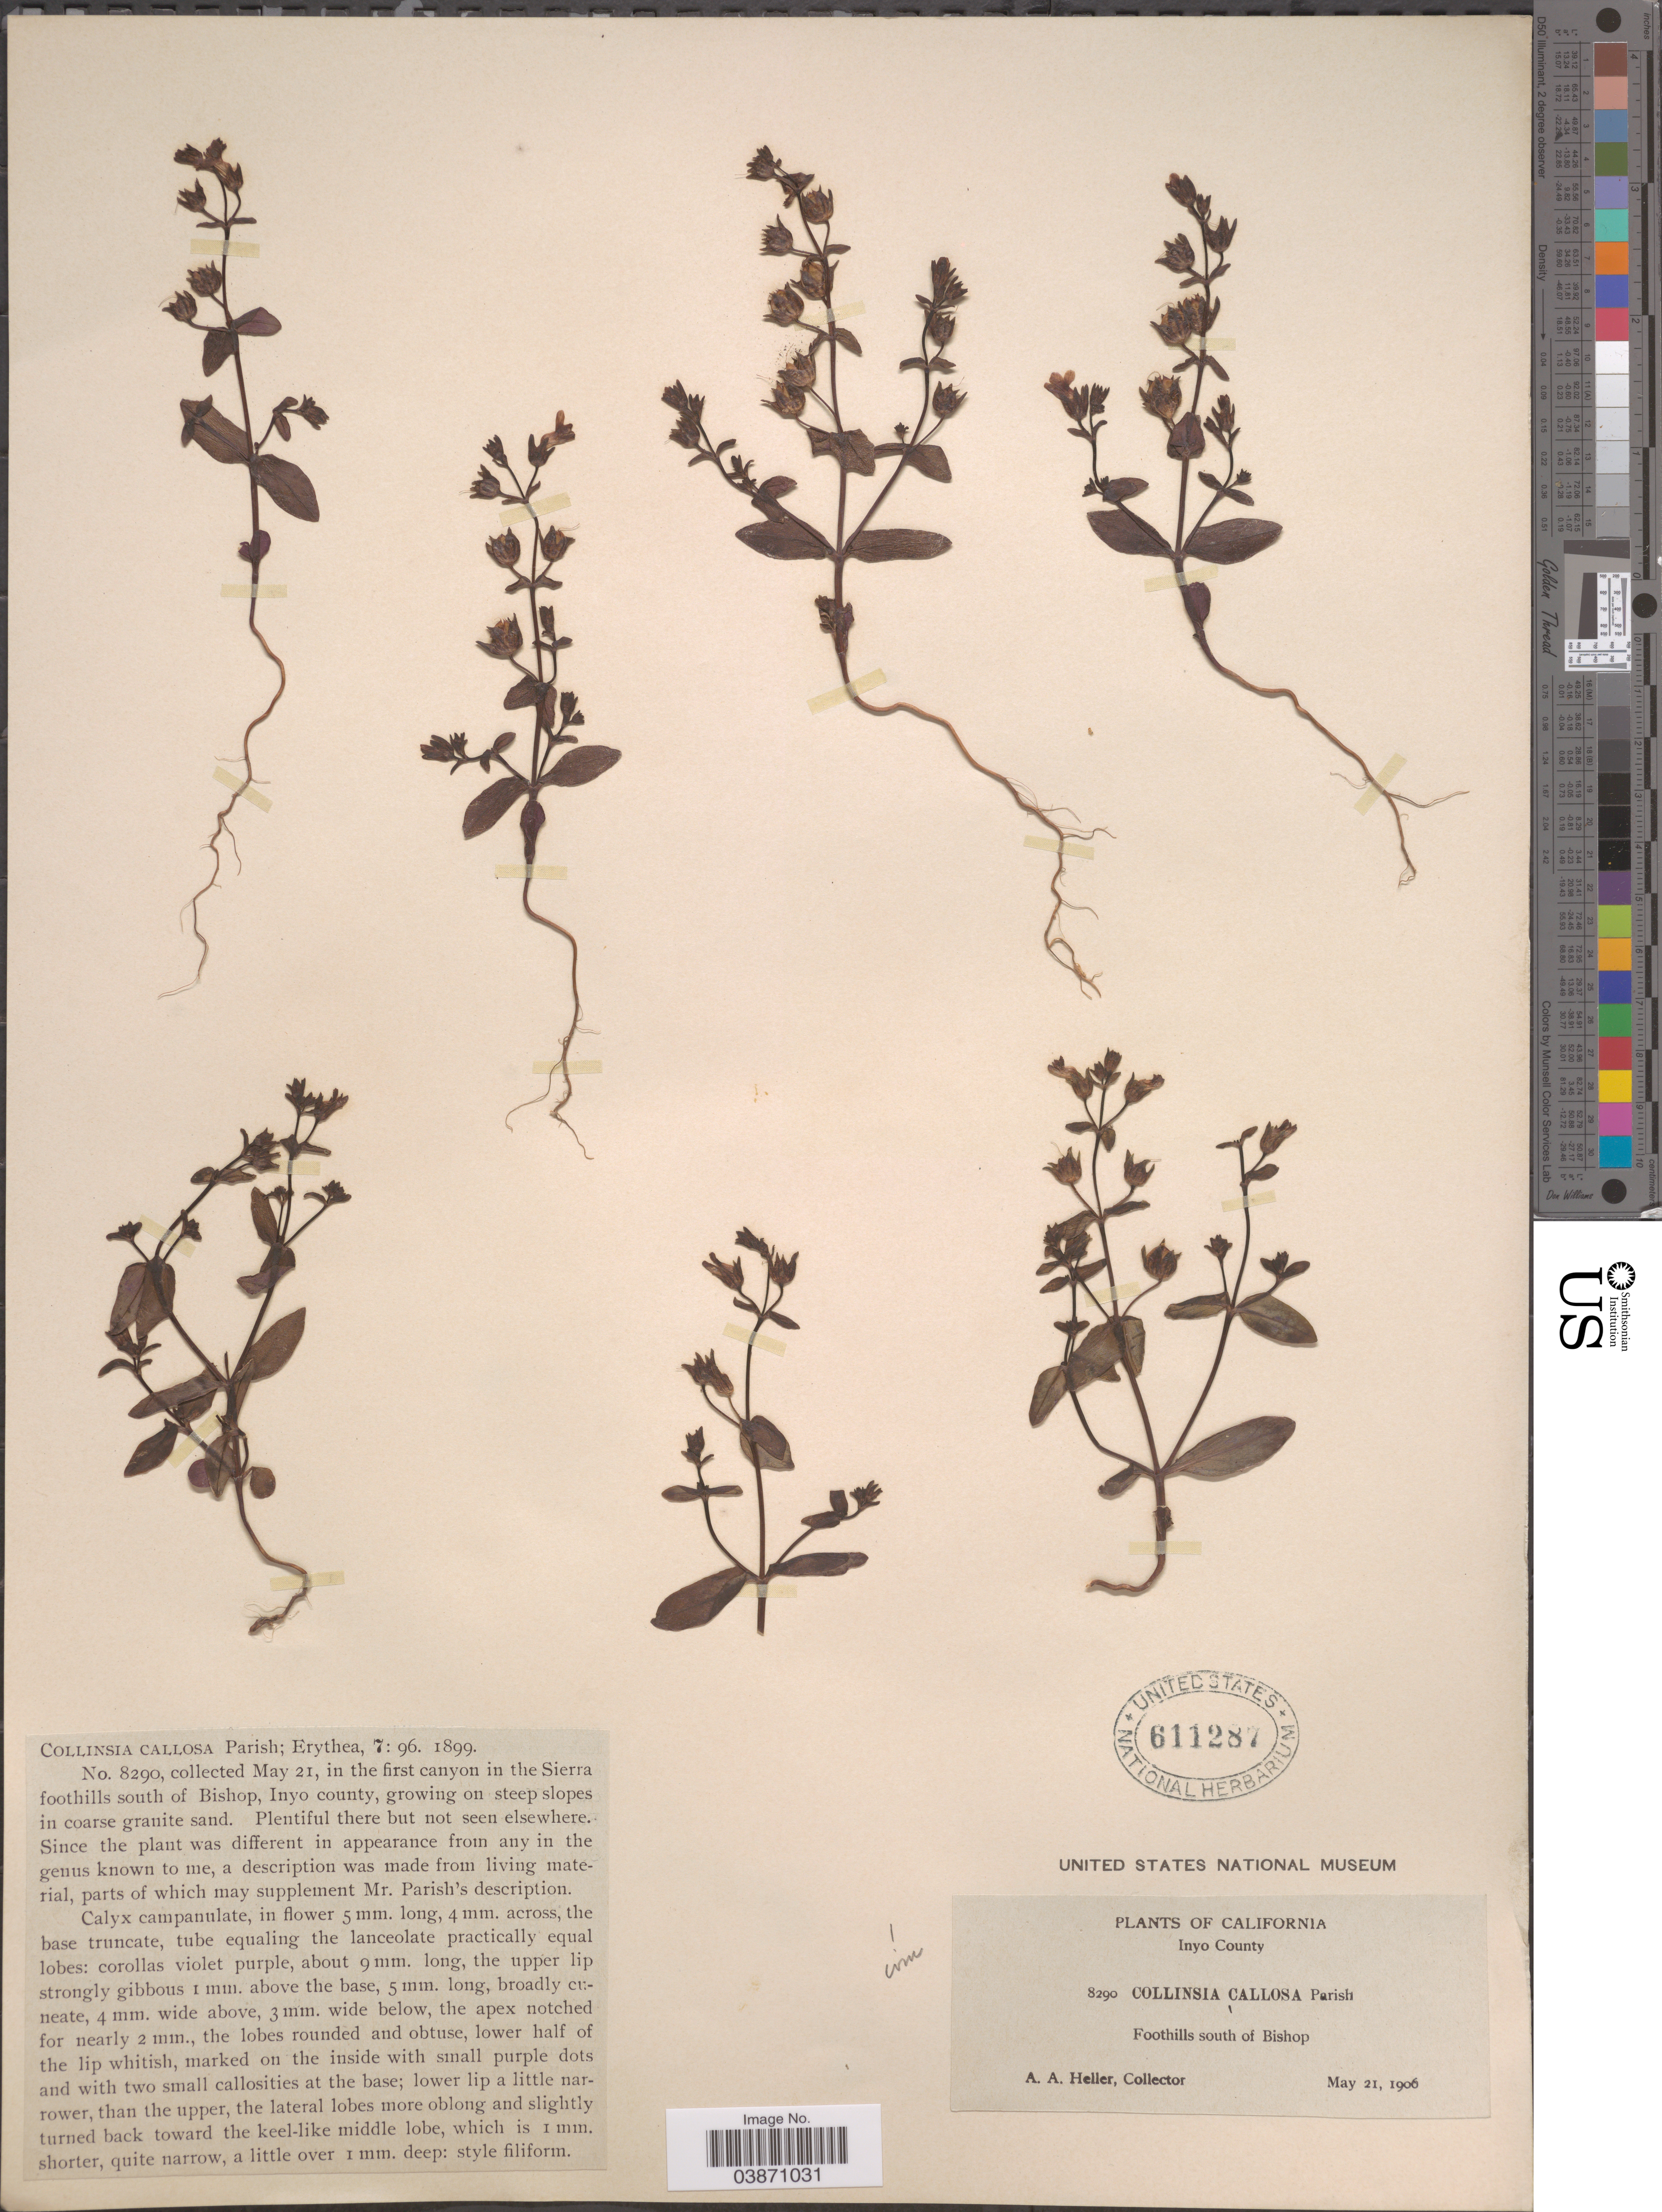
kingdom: Plantae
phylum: Tracheophyta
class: Magnoliopsida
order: Lamiales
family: Plantaginaceae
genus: Collinsia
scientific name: Collinsia callosa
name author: Parish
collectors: A. A. Heller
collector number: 8290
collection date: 1906-05-21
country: United States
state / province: California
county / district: Inyo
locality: Inyo County. Foothills south of Bishop.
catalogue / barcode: US 611287